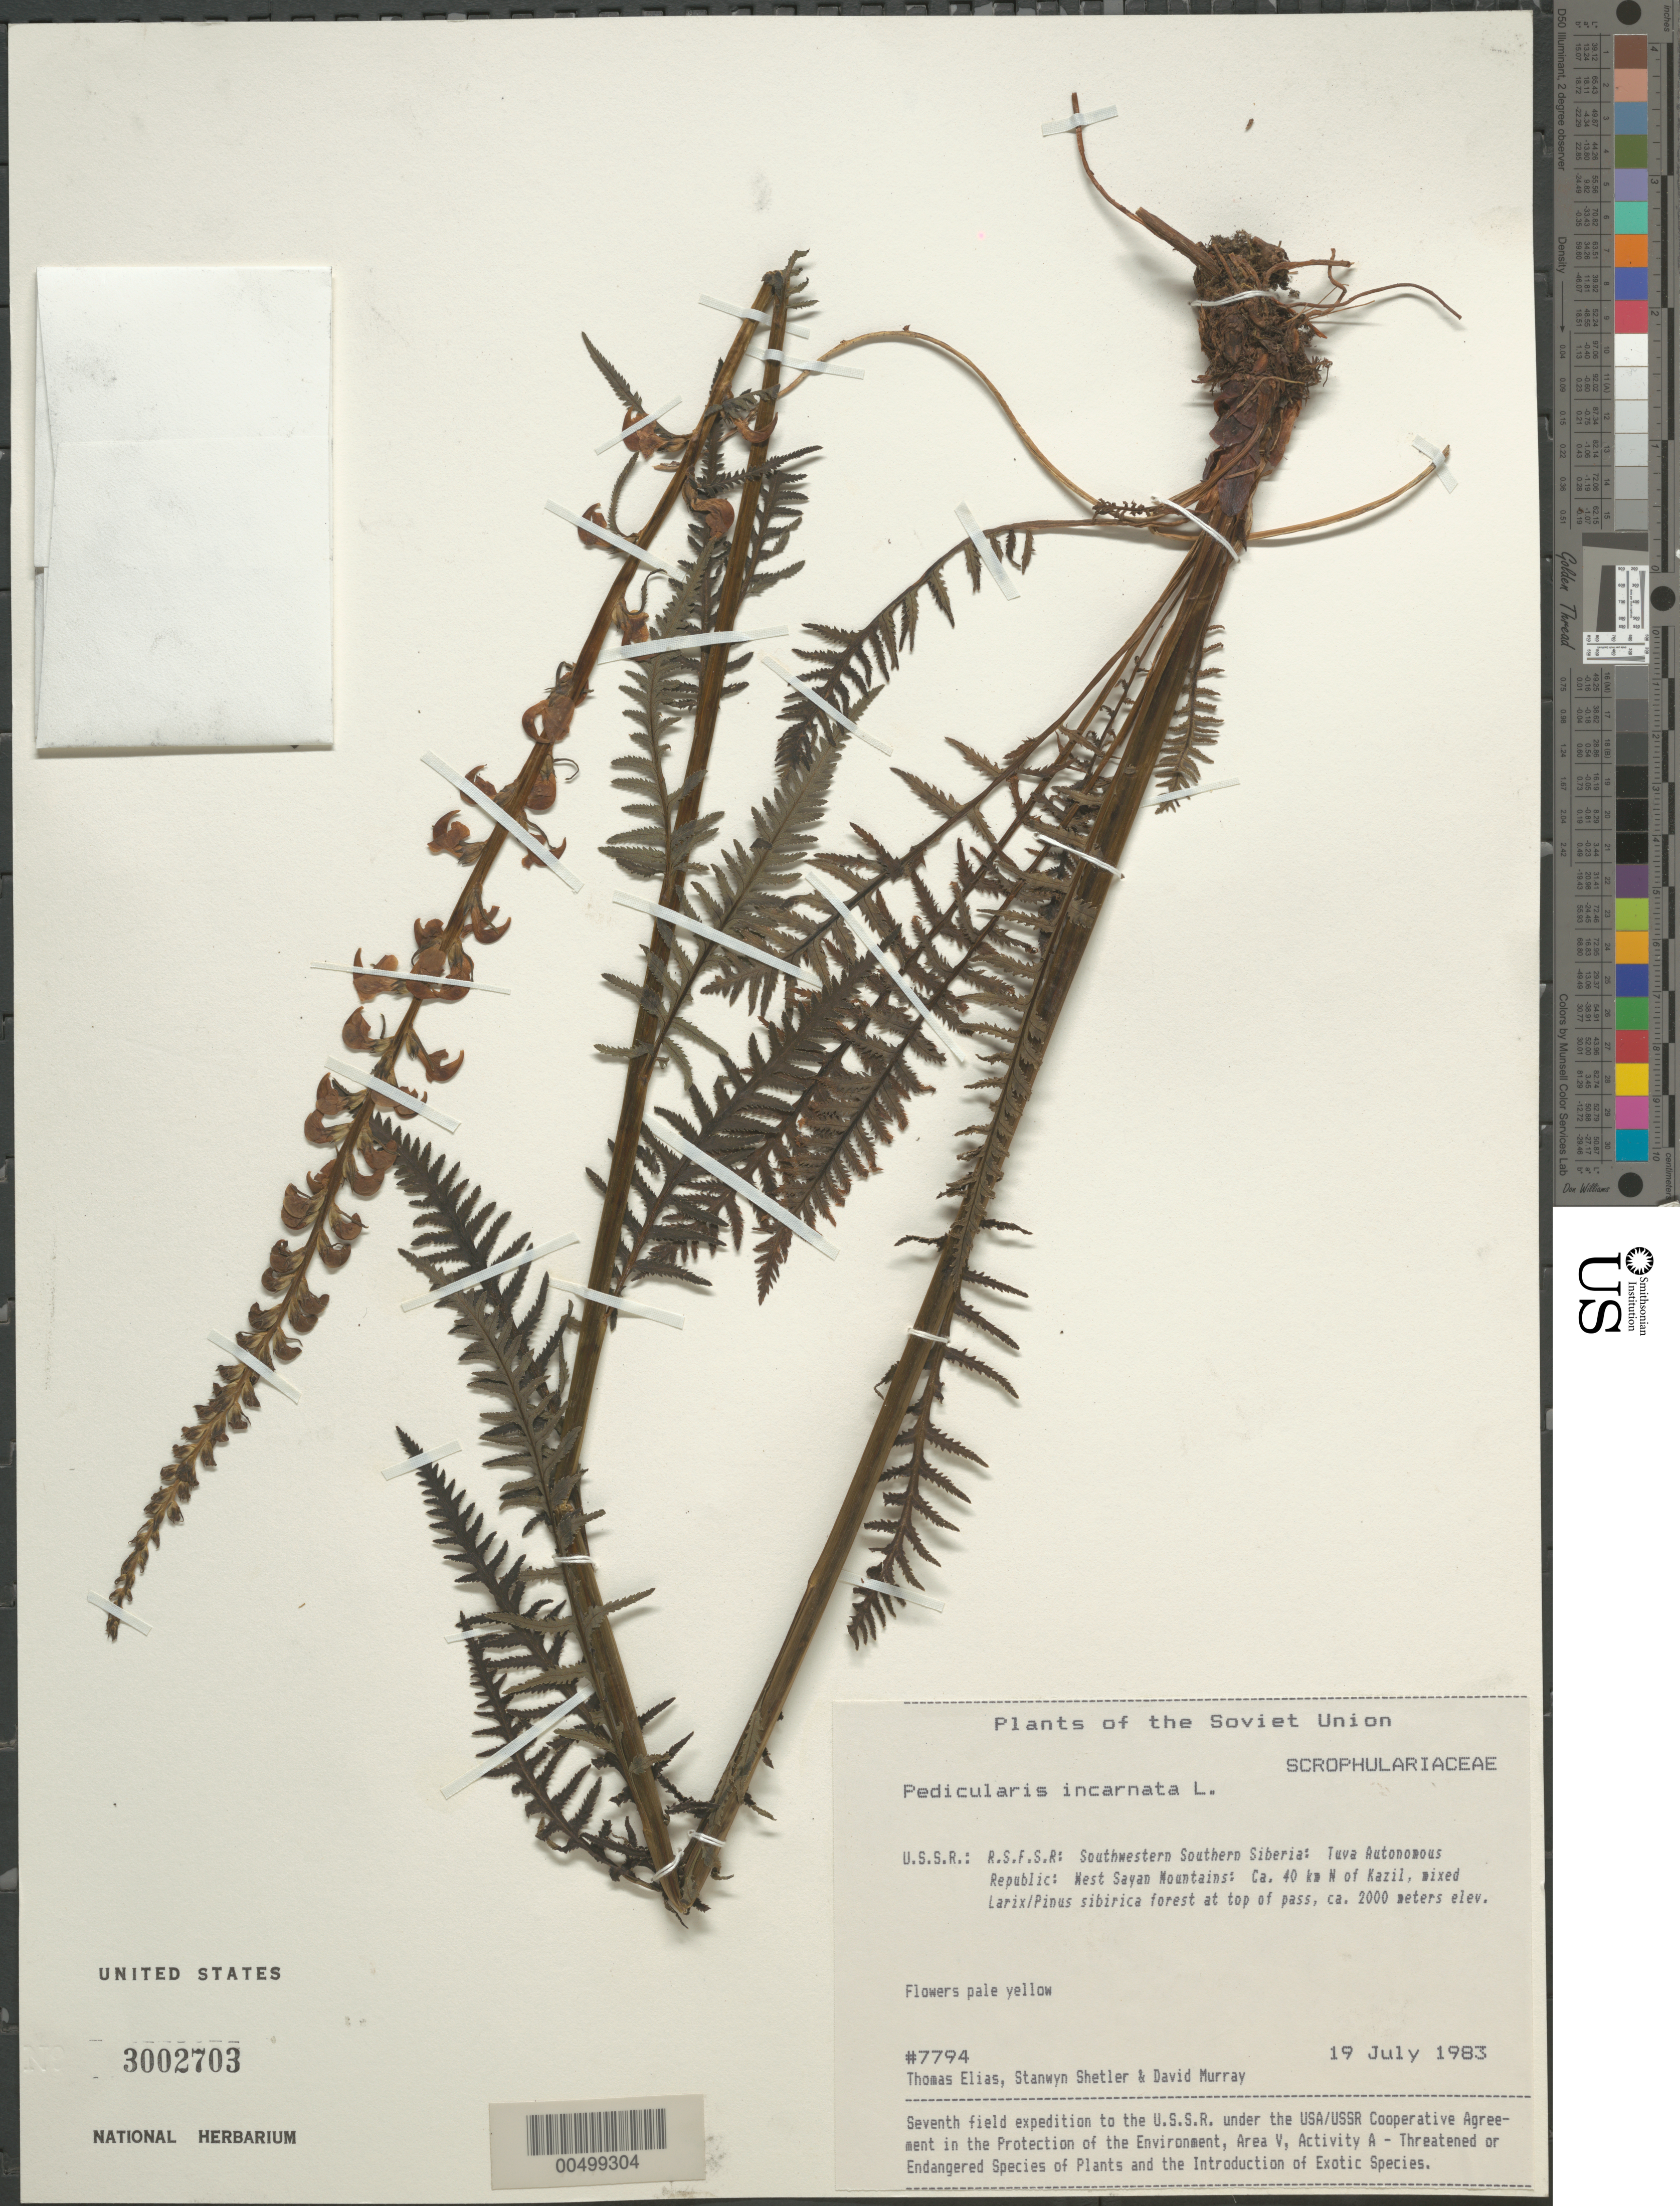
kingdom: Plantae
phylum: Tracheophyta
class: Magnoliopsida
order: Lamiales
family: Orobanchaceae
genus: Pedicularis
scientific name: Pedicularis incarnata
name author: L.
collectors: T. Elias, S. Shetler & D. F. Murray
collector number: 7794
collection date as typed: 19 Jul 1983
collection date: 1983-07-19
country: Russian Federation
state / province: Tuva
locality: West Sayan Mountains, ca. 40 km N of Kazil [Kyzyl]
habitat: Larix/Pinus sibirica forest at top of pass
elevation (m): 2000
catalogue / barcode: US 3002703